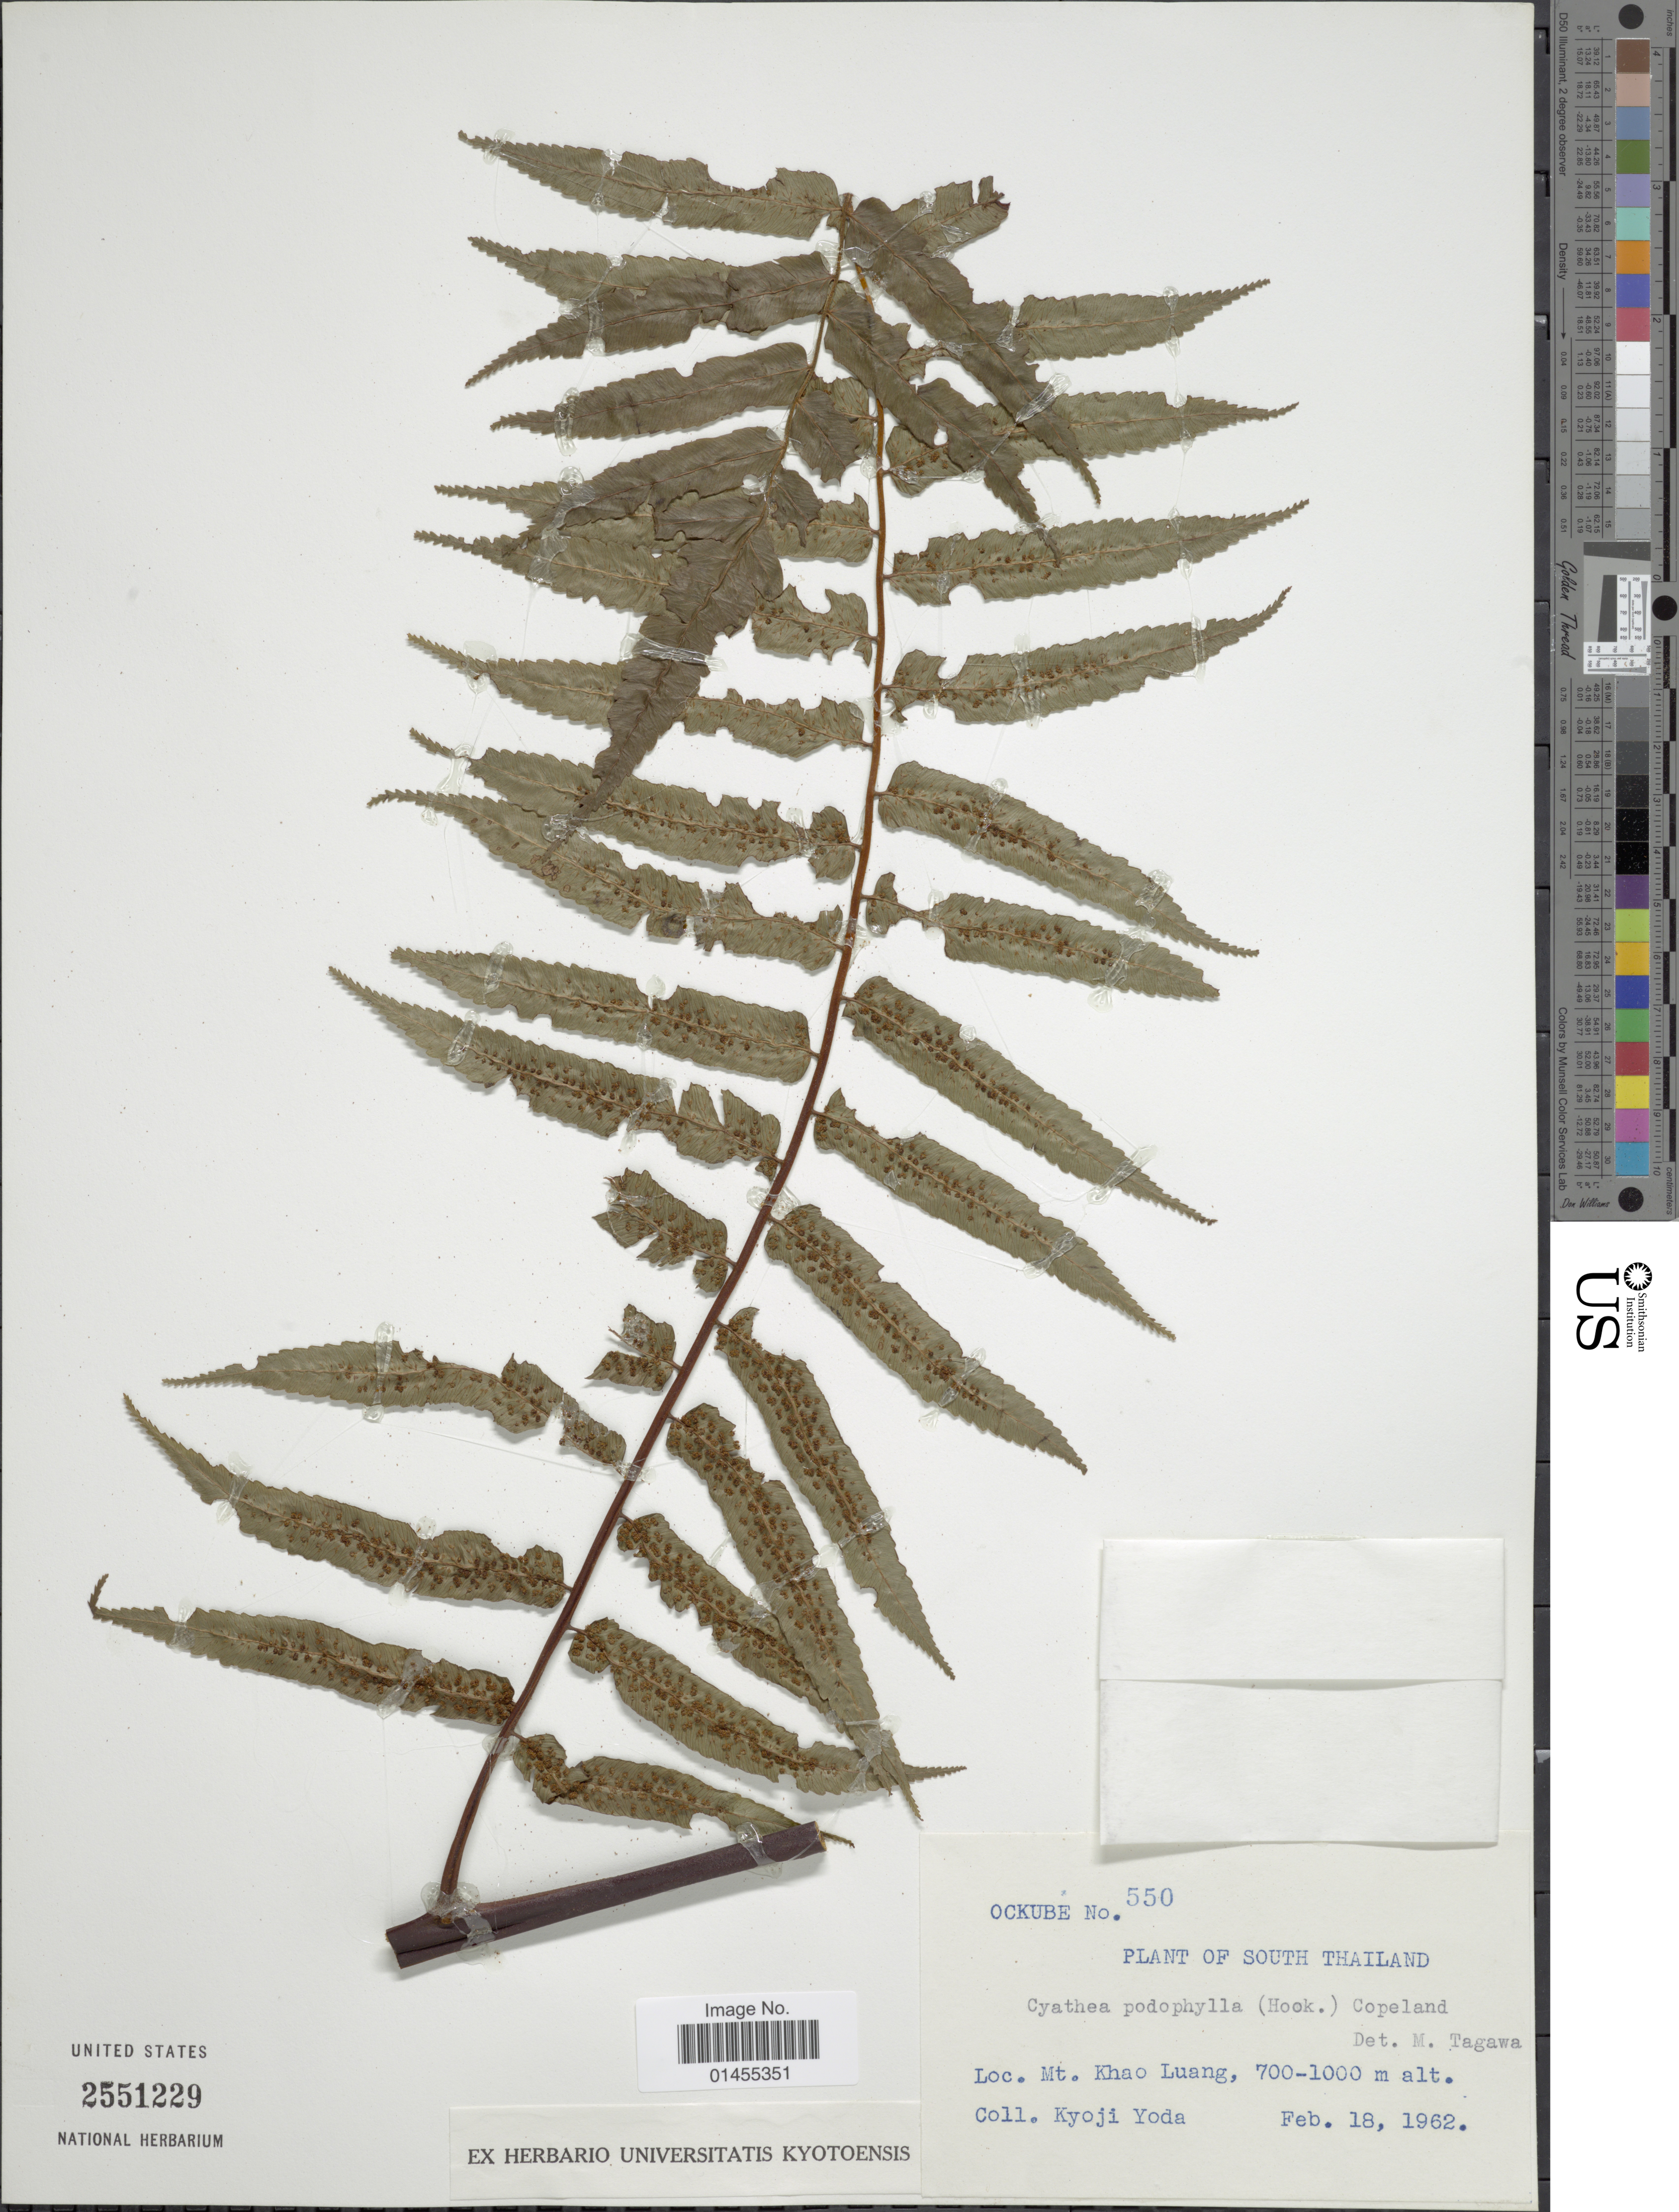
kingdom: Plantae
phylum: Tracheophyta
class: Polypodiopsida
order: Cyatheales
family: Cyatheaceae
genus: Alsophila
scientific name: Alsophila podophylla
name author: Hook.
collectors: K. Yoda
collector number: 550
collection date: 1962-02-18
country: Thailand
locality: South Thailand, Mt. Khao Luang.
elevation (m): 700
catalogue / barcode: US 2551229